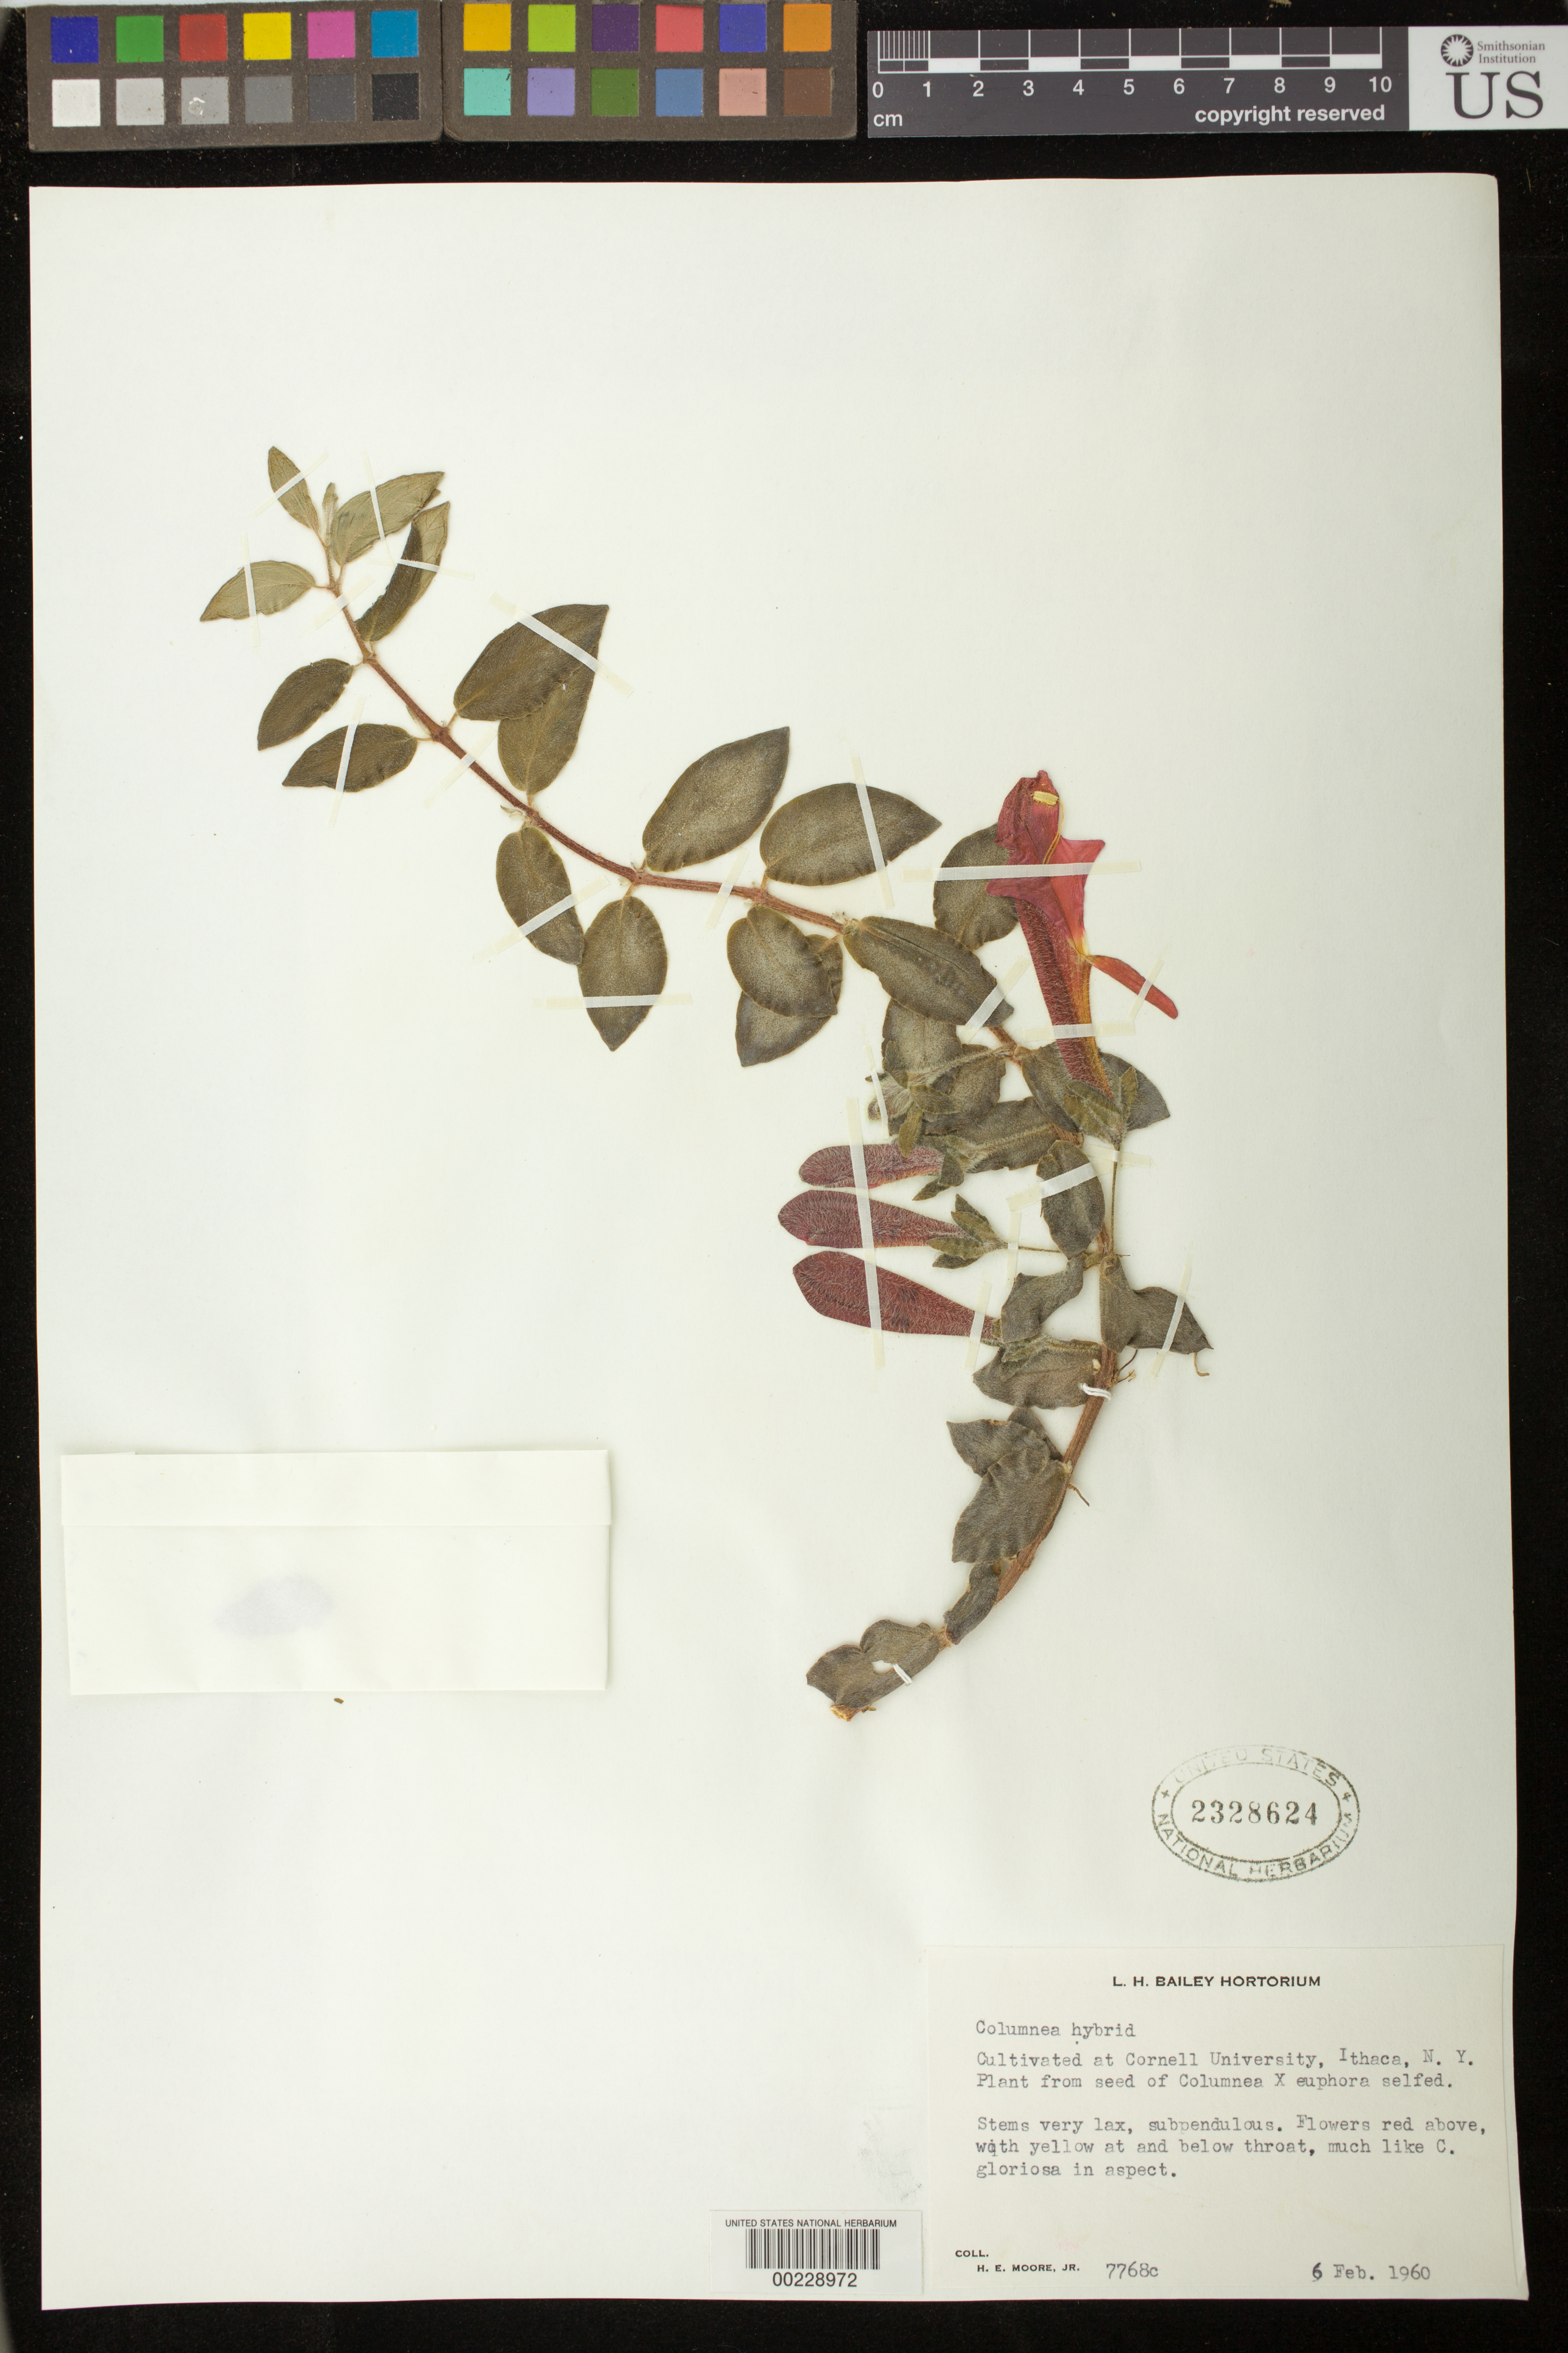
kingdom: Plantae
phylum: Tracheophyta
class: Magnoliopsida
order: Lamiales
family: Gesneriaceae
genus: Columnea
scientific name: Columnea x euphora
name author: H.E. Moore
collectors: H. E. Moore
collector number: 7768 c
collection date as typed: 06 Feb 1960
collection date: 1960-02-06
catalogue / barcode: US 2328624